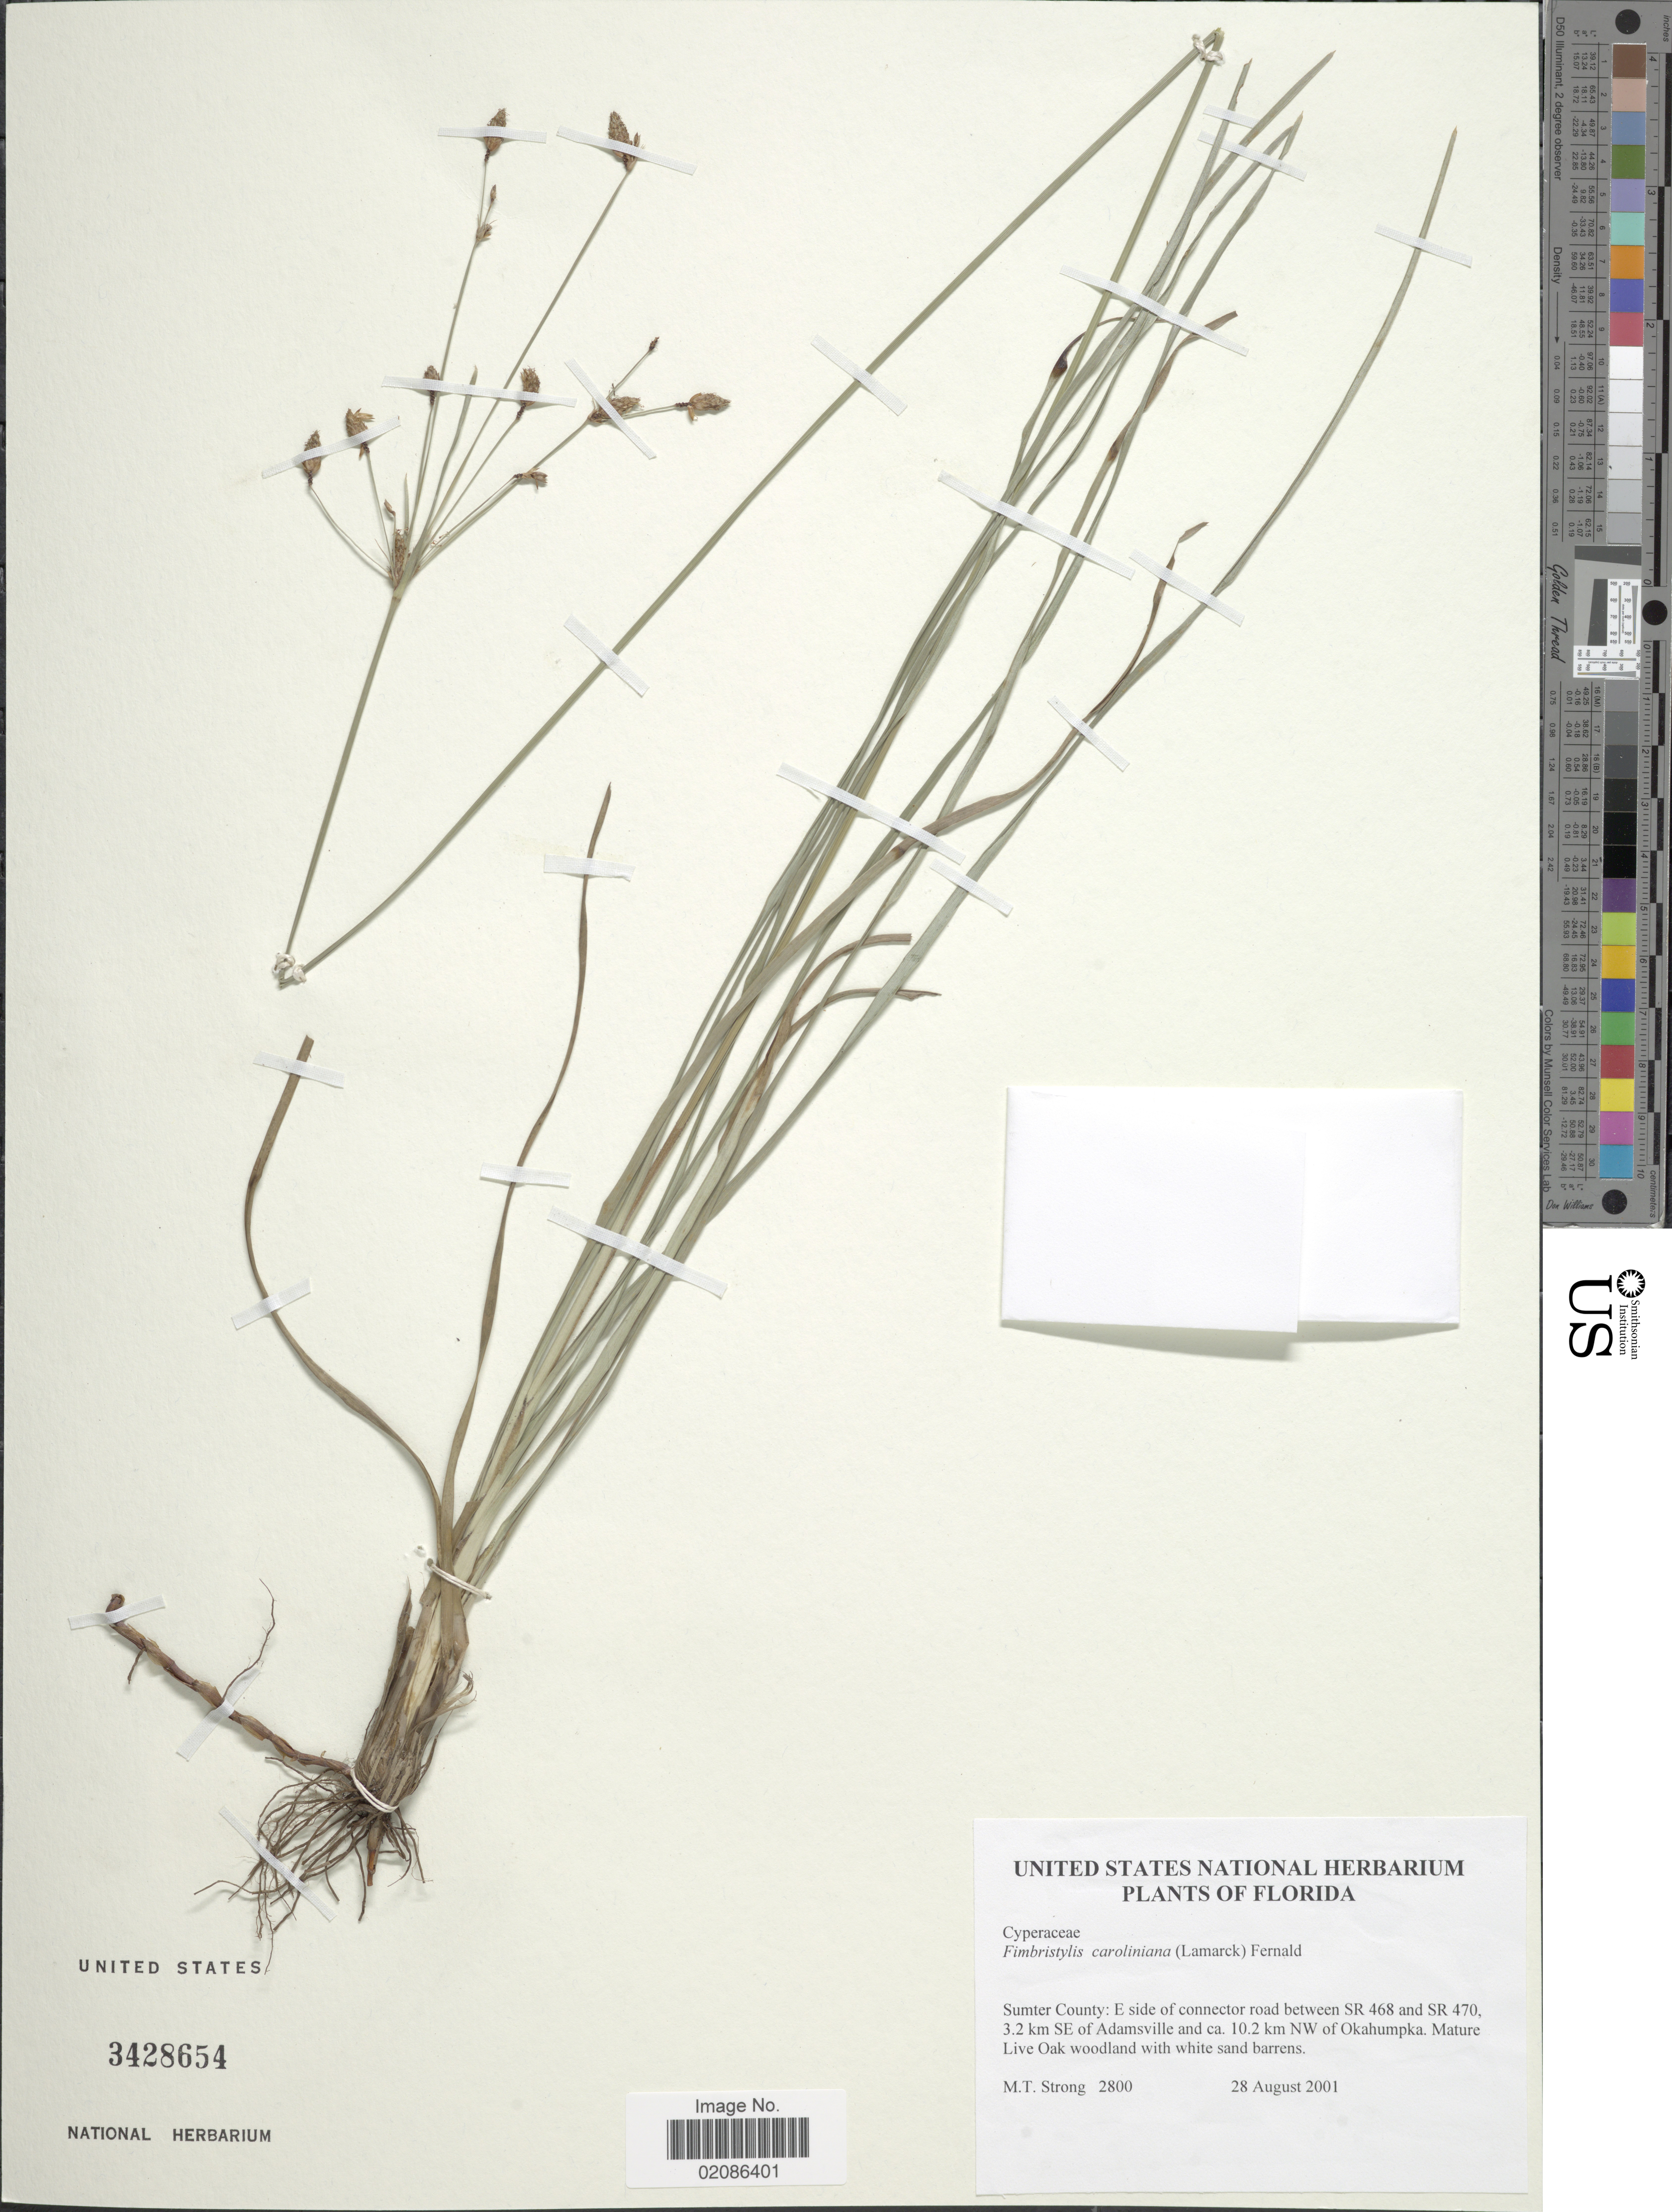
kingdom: Plantae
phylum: Tracheophyta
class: Liliopsida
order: Poales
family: Cyperaceae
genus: Fimbristylis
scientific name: Fimbristylis caroliniana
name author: (Lam.) Fernald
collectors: M. T. Strong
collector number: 2800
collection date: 2001-08-28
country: United States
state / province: Florida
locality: Sumter County: E side of connector road between Sr 468 and SR 470, 3.2 km SE of Adamville and ca. 10.2 km NW of Okahumpka. Mature Live Oak woodland with white sand barrens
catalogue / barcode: US 3428654